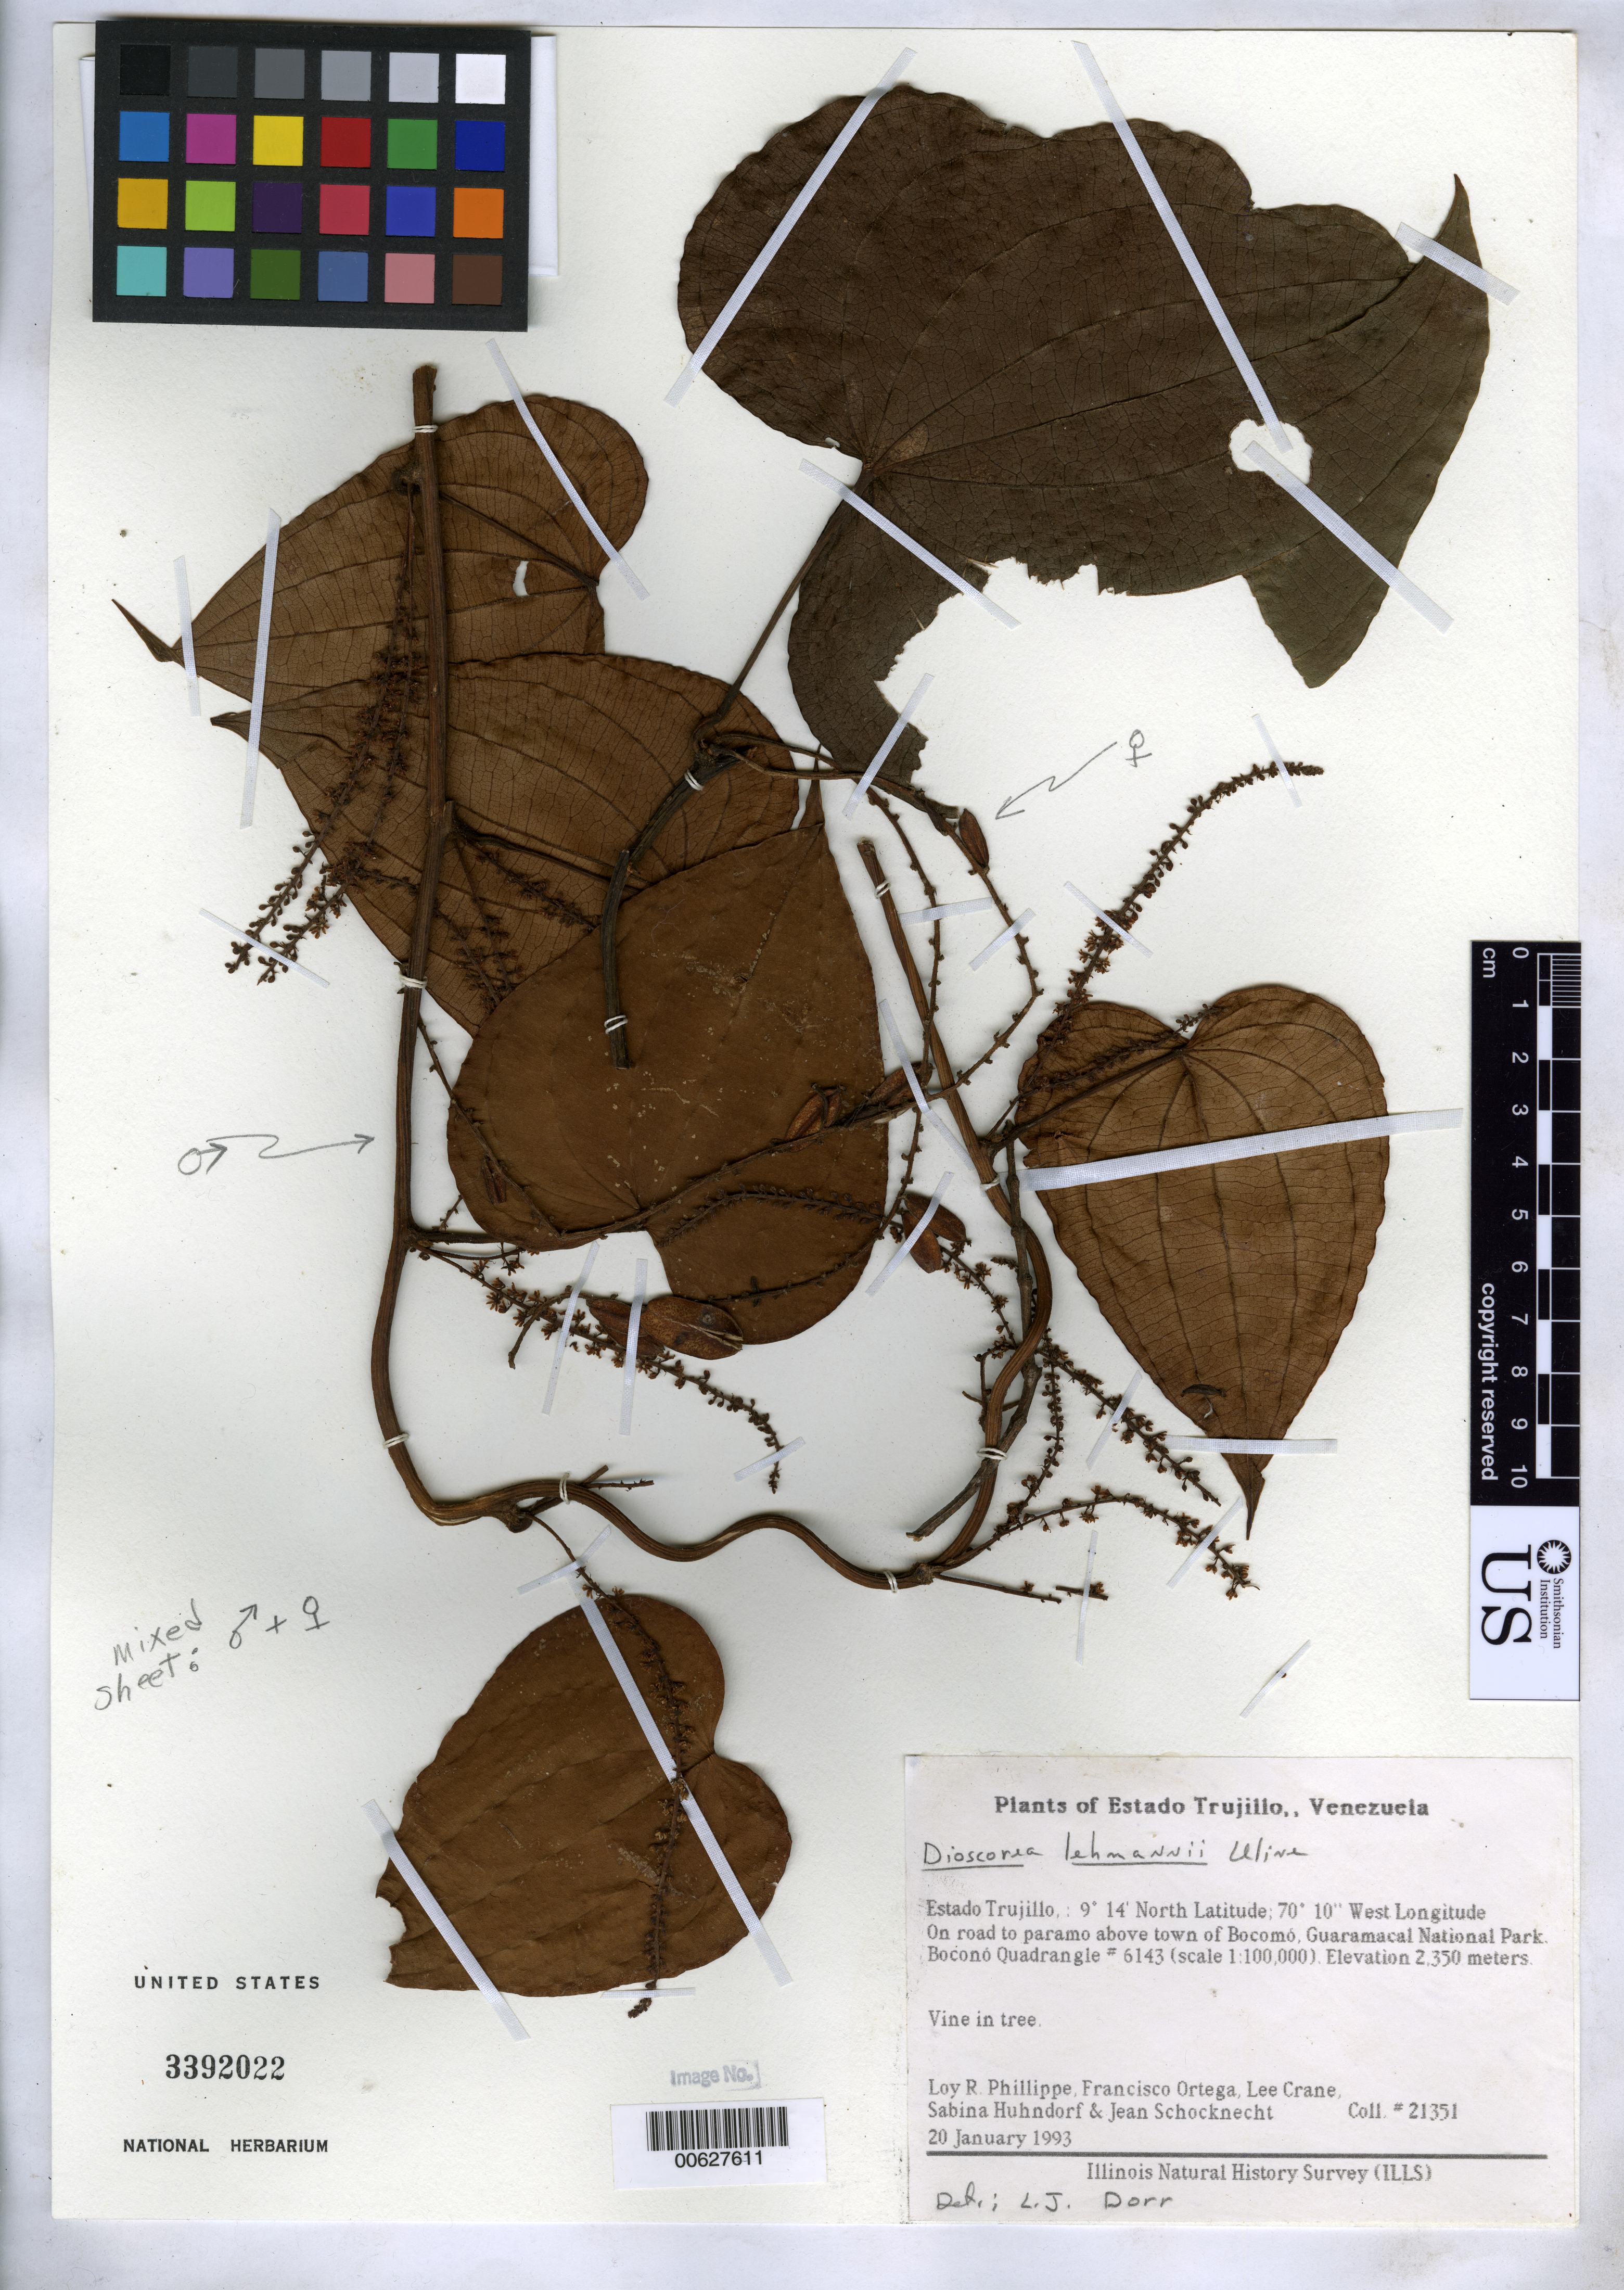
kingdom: Plantae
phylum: Tracheophyta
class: Liliopsida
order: Dioscoreales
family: Dioscoreaceae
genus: Dioscorea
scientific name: Dioscorea lehmannii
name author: Uline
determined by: Dorr, L. J., (BOT), Smithsonian Institution - National Museum of Natural History (UNITED STATES)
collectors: L. Phillippe, F. J. Ortega, L. Crane, S. Huhndorf & J. Schocknecht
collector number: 21351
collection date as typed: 20 Jan 1993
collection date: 1993-01-20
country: Venezuela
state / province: Trujillo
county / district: Boconó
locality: Parque Nacional Guaramacal, on road to páramo above town of Boconó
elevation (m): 2350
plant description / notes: PORT, US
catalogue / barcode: US 3392022